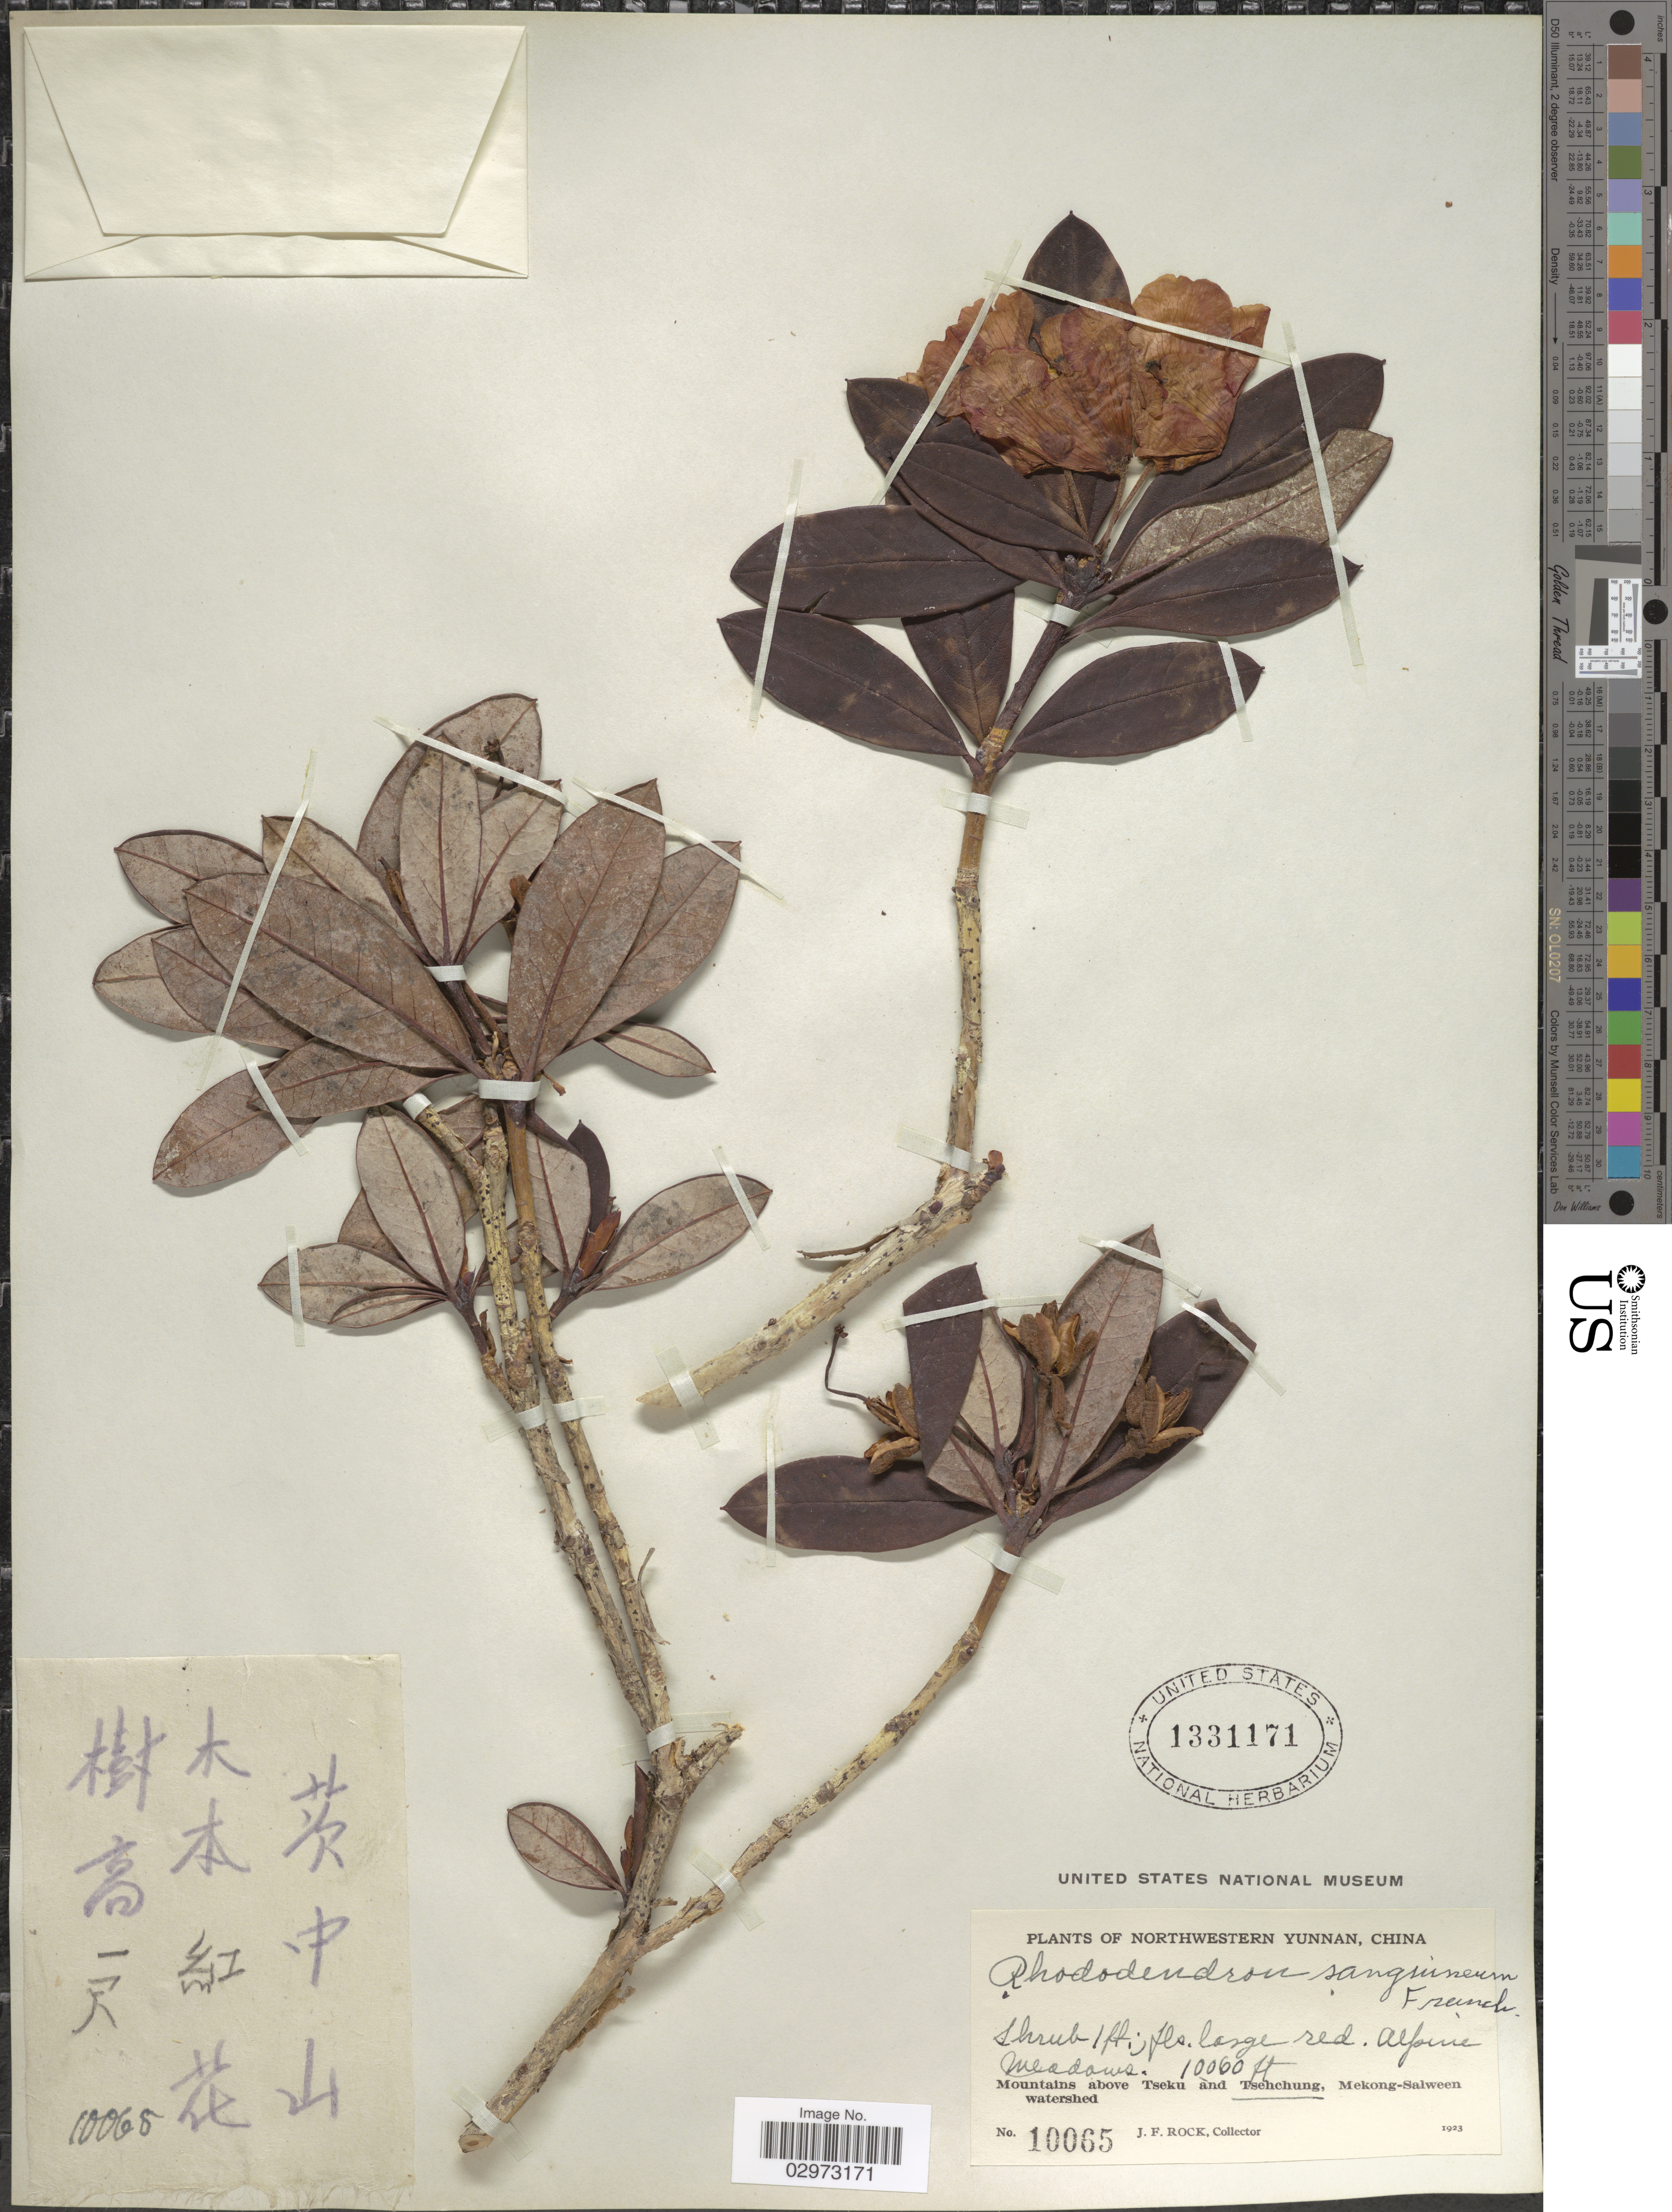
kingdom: Plantae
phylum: Tracheophyta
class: Magnoliopsida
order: Ericales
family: Ericaceae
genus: Rhododendron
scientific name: Rhododendron sanguineum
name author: Franch.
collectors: J. Rock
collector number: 10065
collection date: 1923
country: China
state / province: Yunnan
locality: Northwestern Yunnan. Alpine meadows. Mountains above Tseku and Tsehchung, Mekong-Salween watershed.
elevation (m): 3066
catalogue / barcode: US 1331171